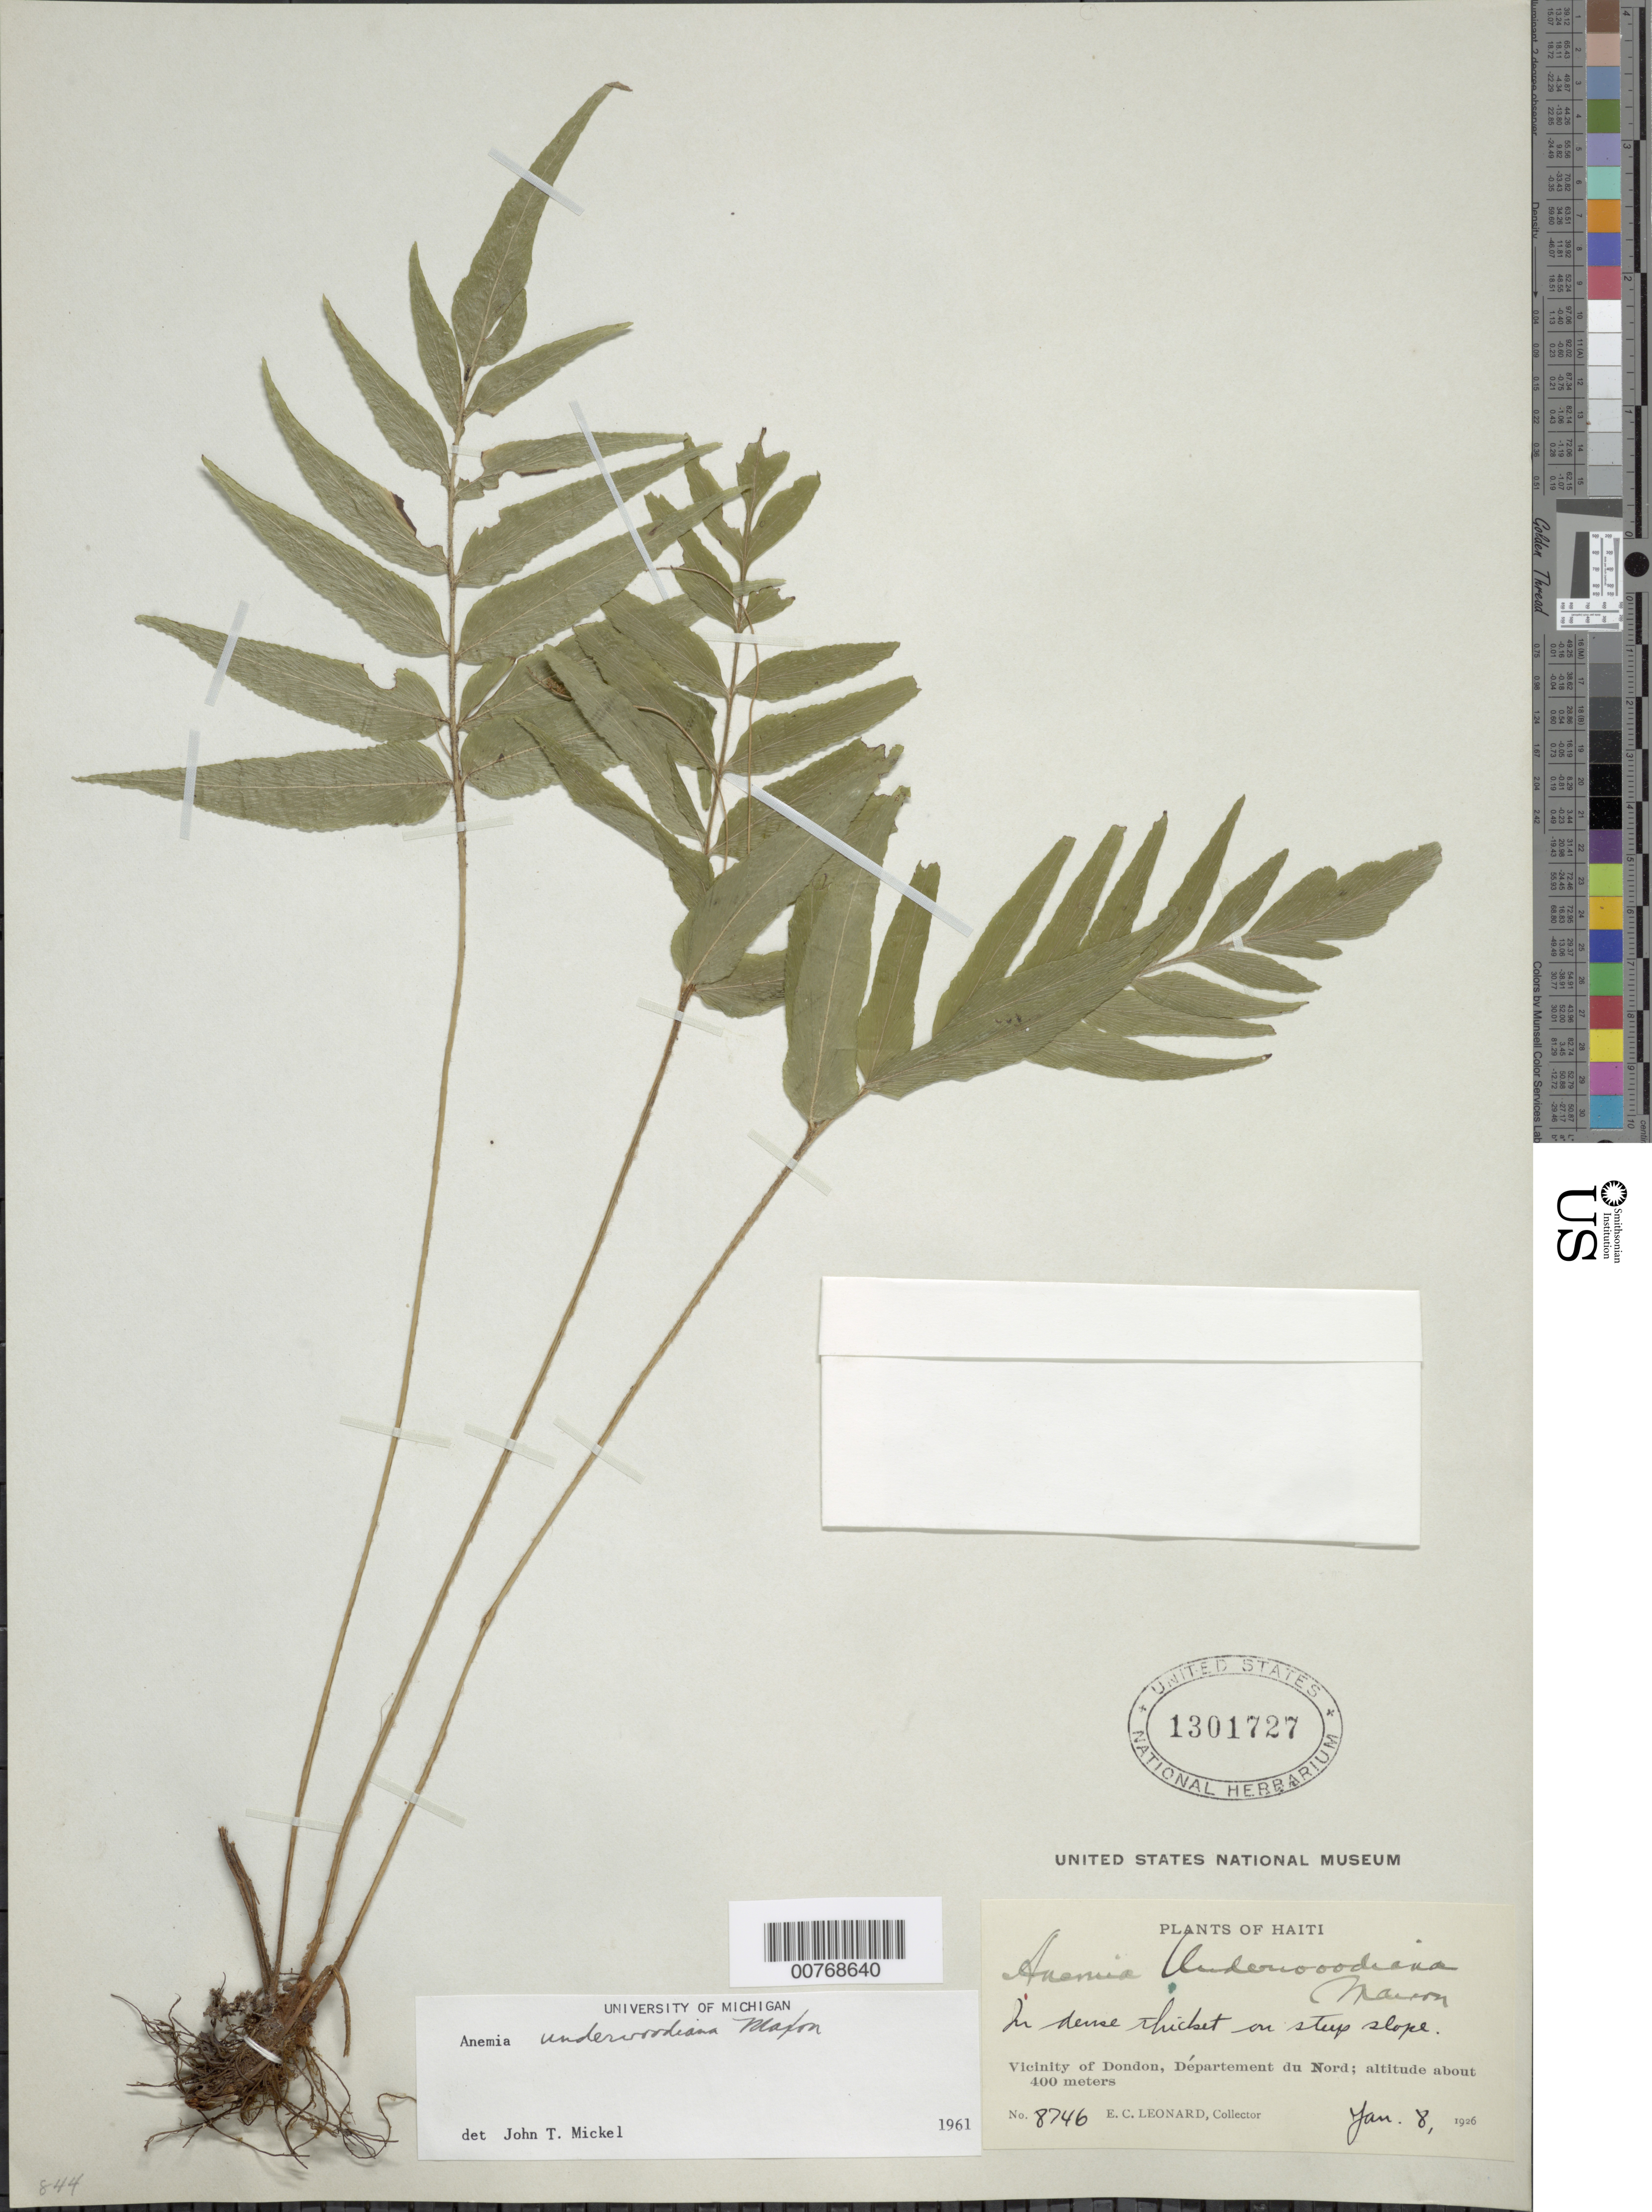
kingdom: Plantae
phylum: Tracheophyta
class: Polypodiopsida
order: Schizaeales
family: Anemiaceae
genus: Anemia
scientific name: Anemia underwoodiana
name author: Maxon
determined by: Mickel, J. T., (NY), New York Botanical Garden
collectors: E. C. Leonard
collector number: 8746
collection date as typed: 08 Jan 1926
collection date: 1926-01-08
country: Haiti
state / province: Nord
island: Hispaniola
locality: Vicinity of Dondon, Departement du Nord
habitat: Dense thicket on steep slope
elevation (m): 400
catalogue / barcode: US 1301727